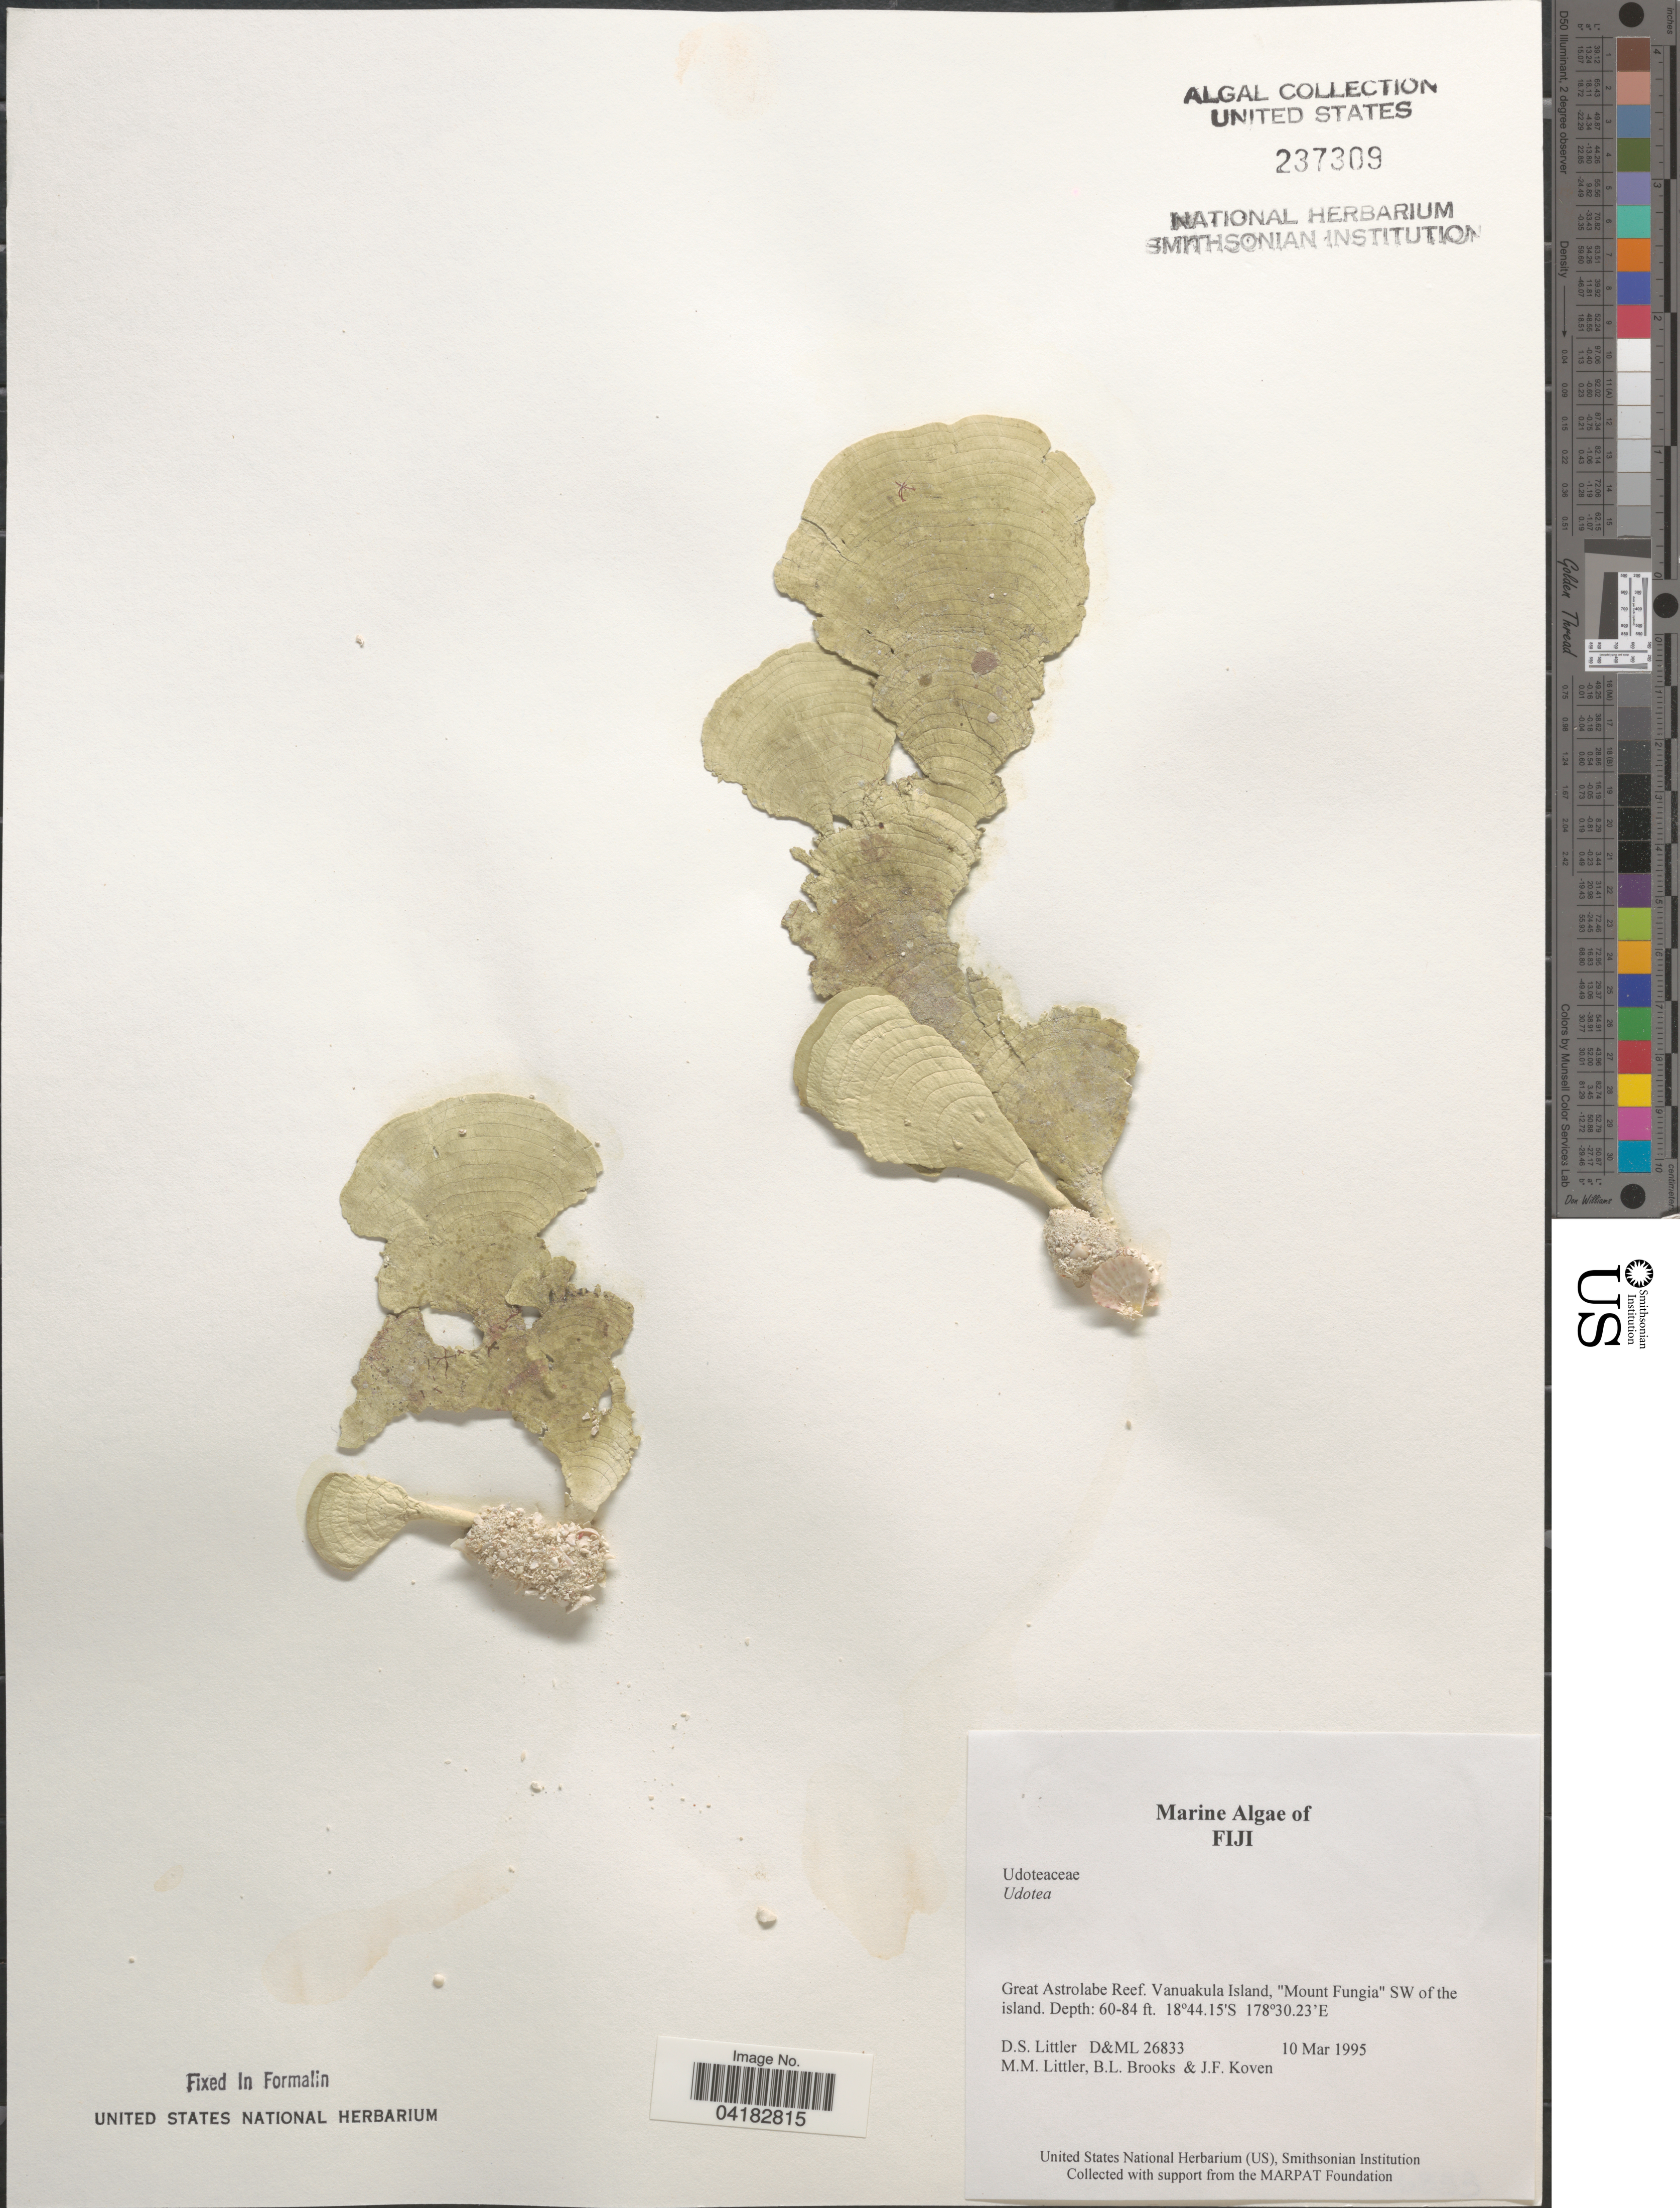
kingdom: Plantae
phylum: Chlorophyta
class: Ulvophyceae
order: Bryopsidales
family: Udoteaceae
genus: Udotea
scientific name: Udotea sp.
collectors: D. S. Littler, B. Brooks & J. Koven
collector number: D&ML26833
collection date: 1995-03-10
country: Fiji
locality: Great Astrolabe Reef. Vanuakula Island, "Mount Fungia" SW of the island.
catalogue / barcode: US 237309